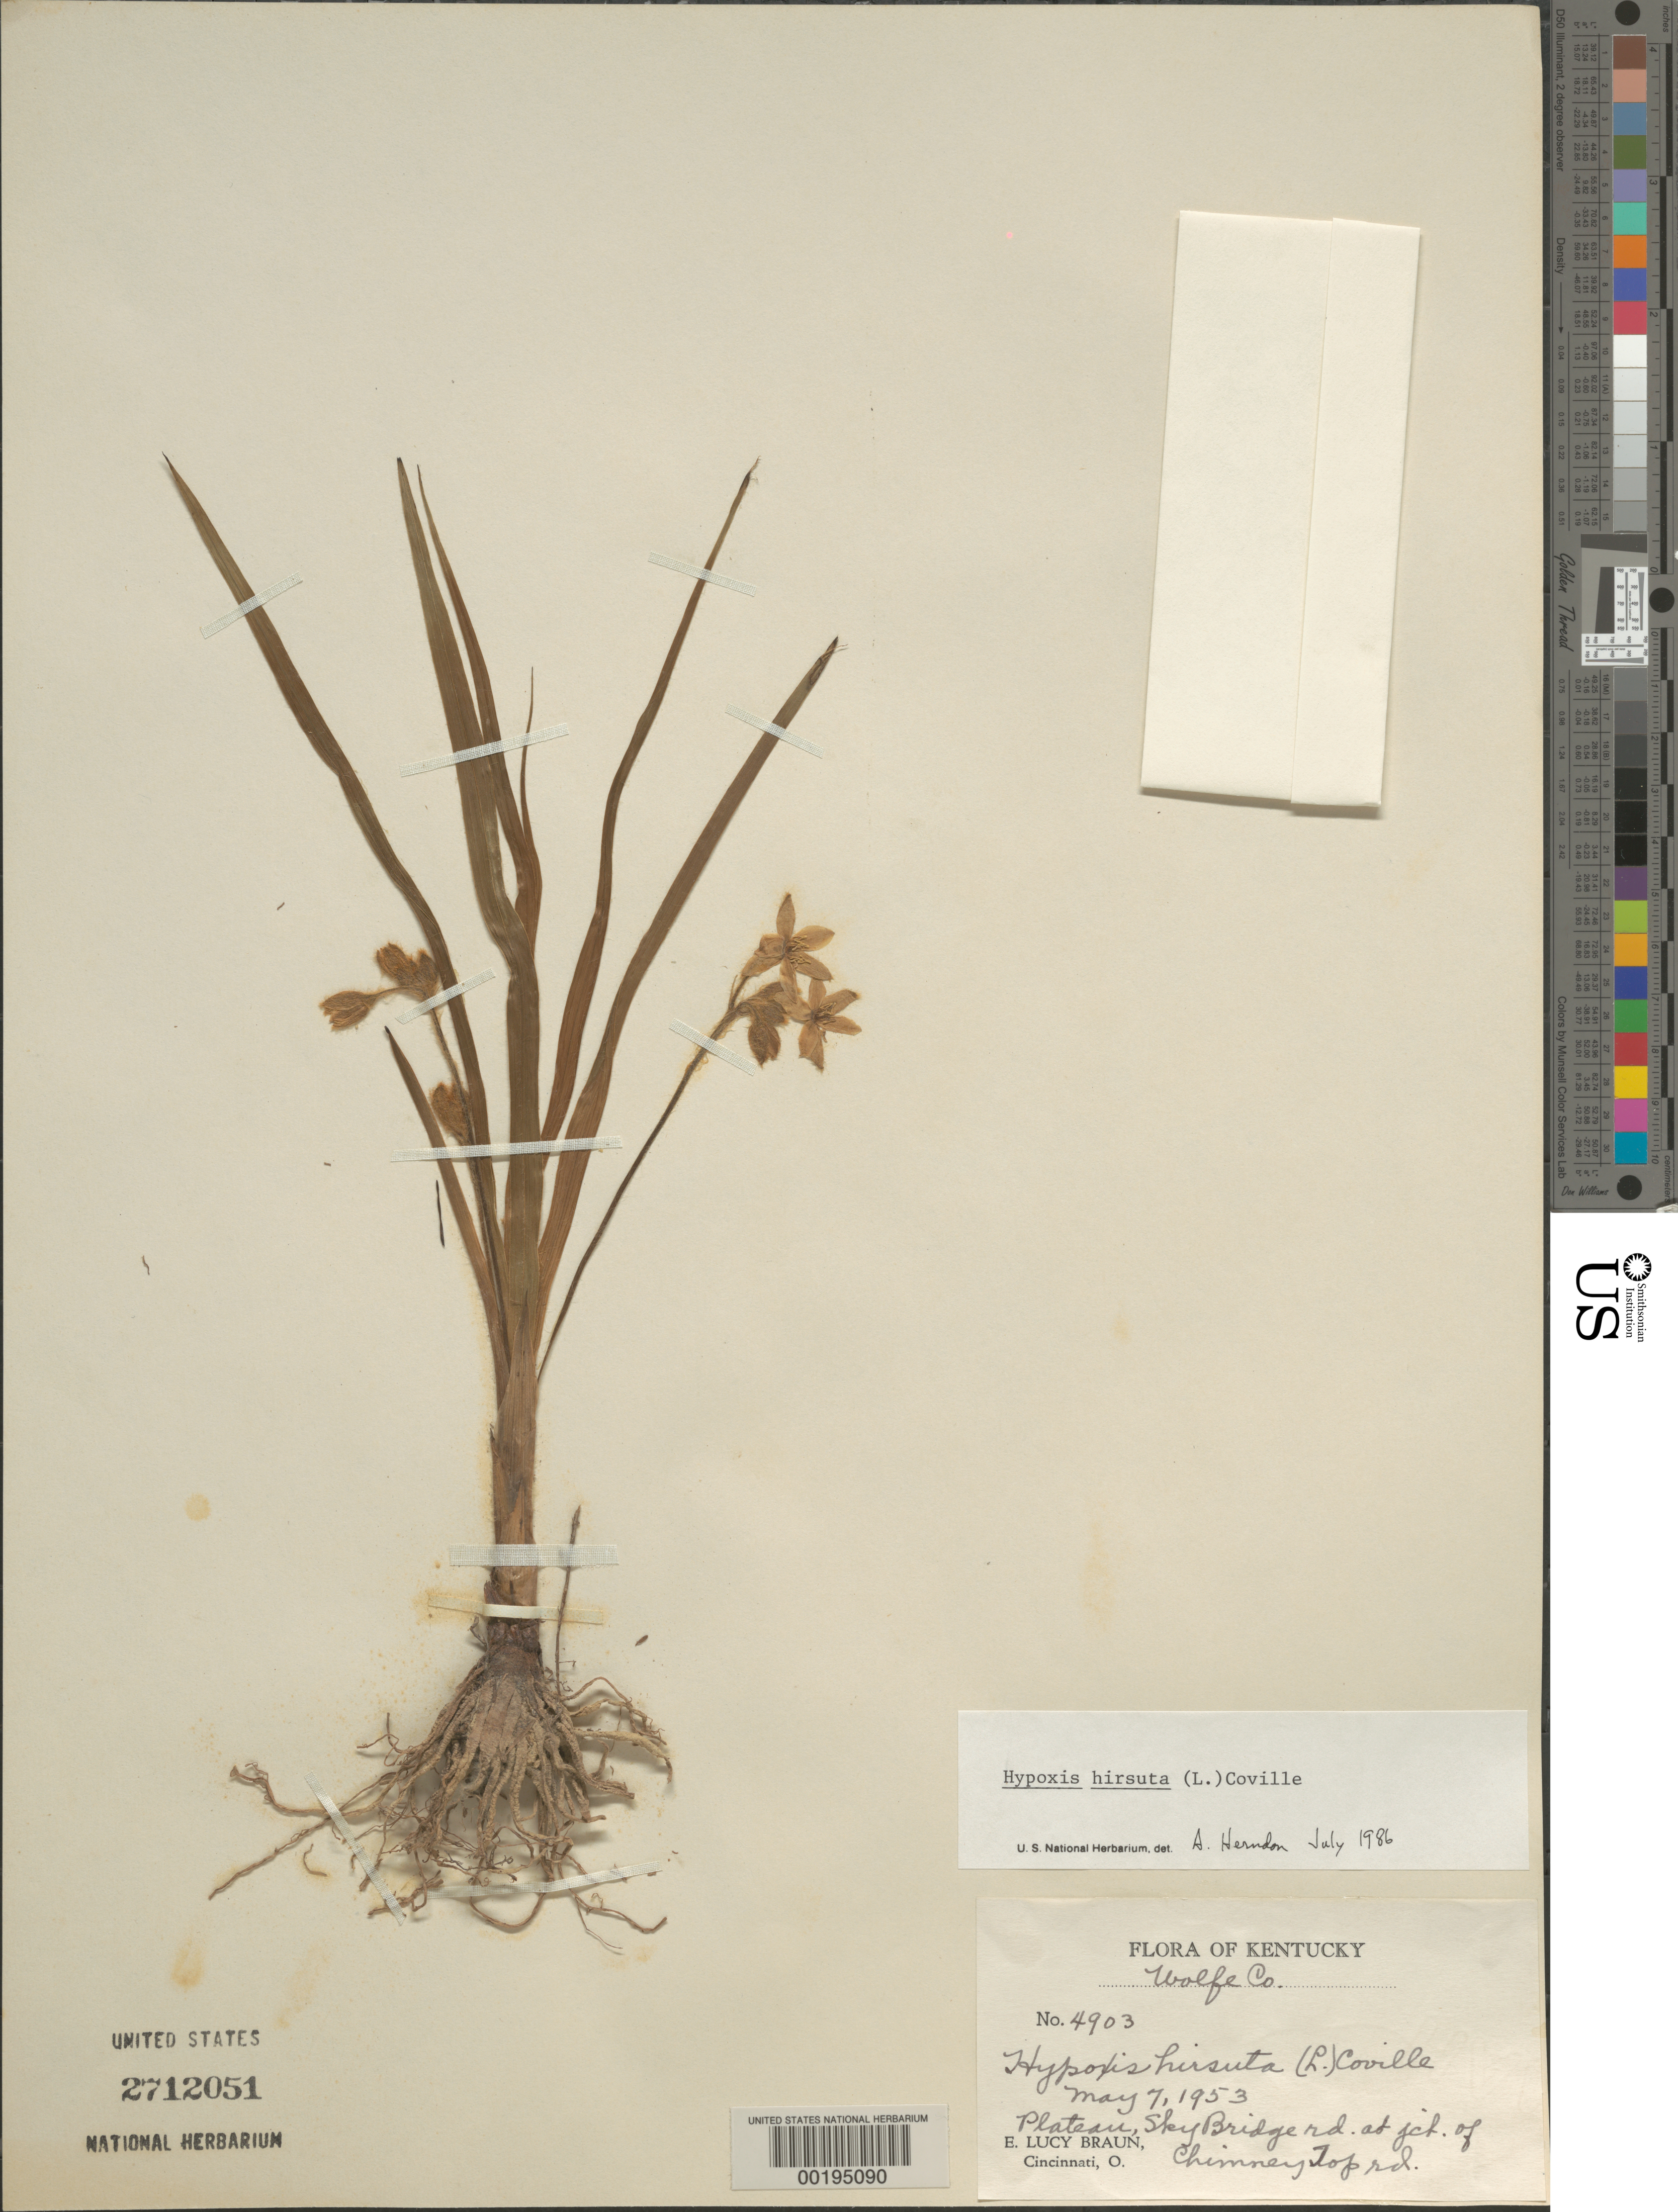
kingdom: Plantae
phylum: Tracheophyta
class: Liliopsida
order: Asparagales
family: Hypoxidaceae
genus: Hypoxis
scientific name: Hypoxis hirsuta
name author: (L.) Coville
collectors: E. L. Braun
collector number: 4903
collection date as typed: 07 May 1953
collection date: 1953-05-07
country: United States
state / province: Kentucky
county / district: Wolfe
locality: Sky bridge road, at junction of chimney top road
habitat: Plateau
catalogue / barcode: US 2712051